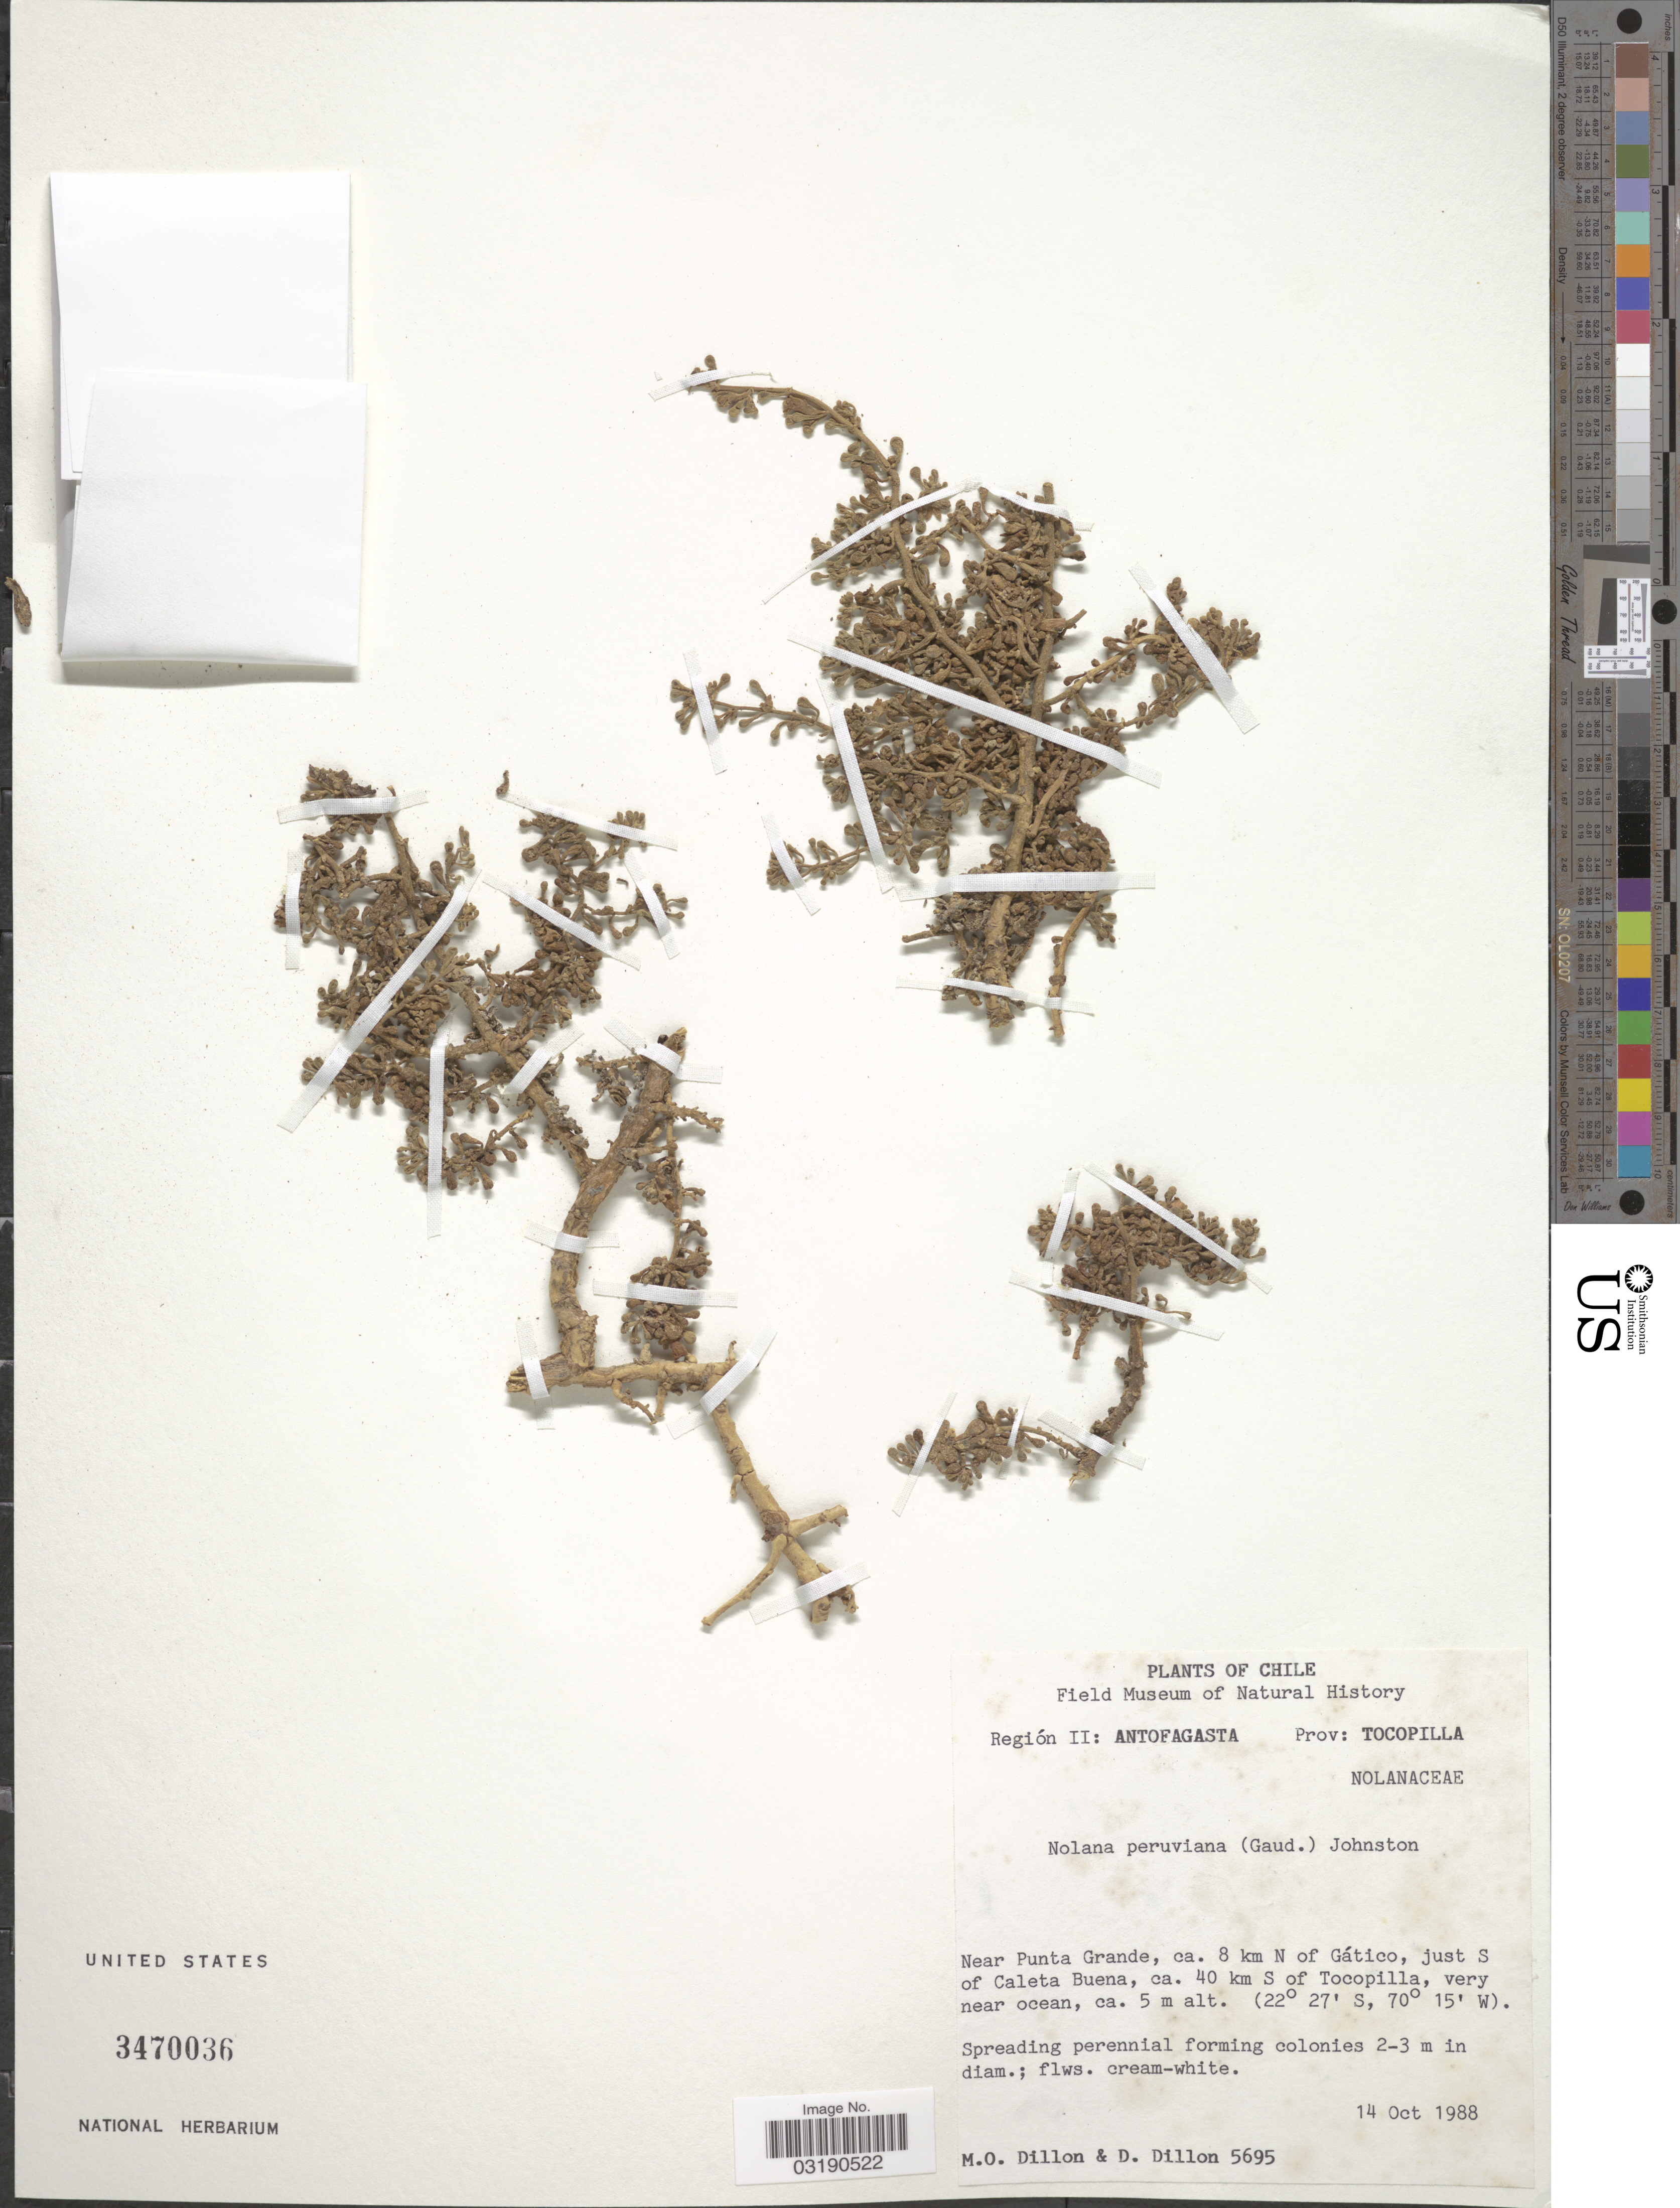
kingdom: Plantae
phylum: Tracheophyta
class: Magnoliopsida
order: Solanales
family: Solanaceae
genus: Nolana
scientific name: Nolana peruviana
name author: (Gaudich.) I.M. Johnst.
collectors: M. O. Dillon & D. Dillon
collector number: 5695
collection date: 1988-10-14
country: Chile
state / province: Antofagasta (II)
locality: Región II: Antofagasta, Prov. Tocopilla. Near Punta Grande, ca. 8 km N of Gático, just S of Caleta Buena, ca. 40 km S of Tocopilla, very near ocean.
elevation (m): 5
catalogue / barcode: US 3470036